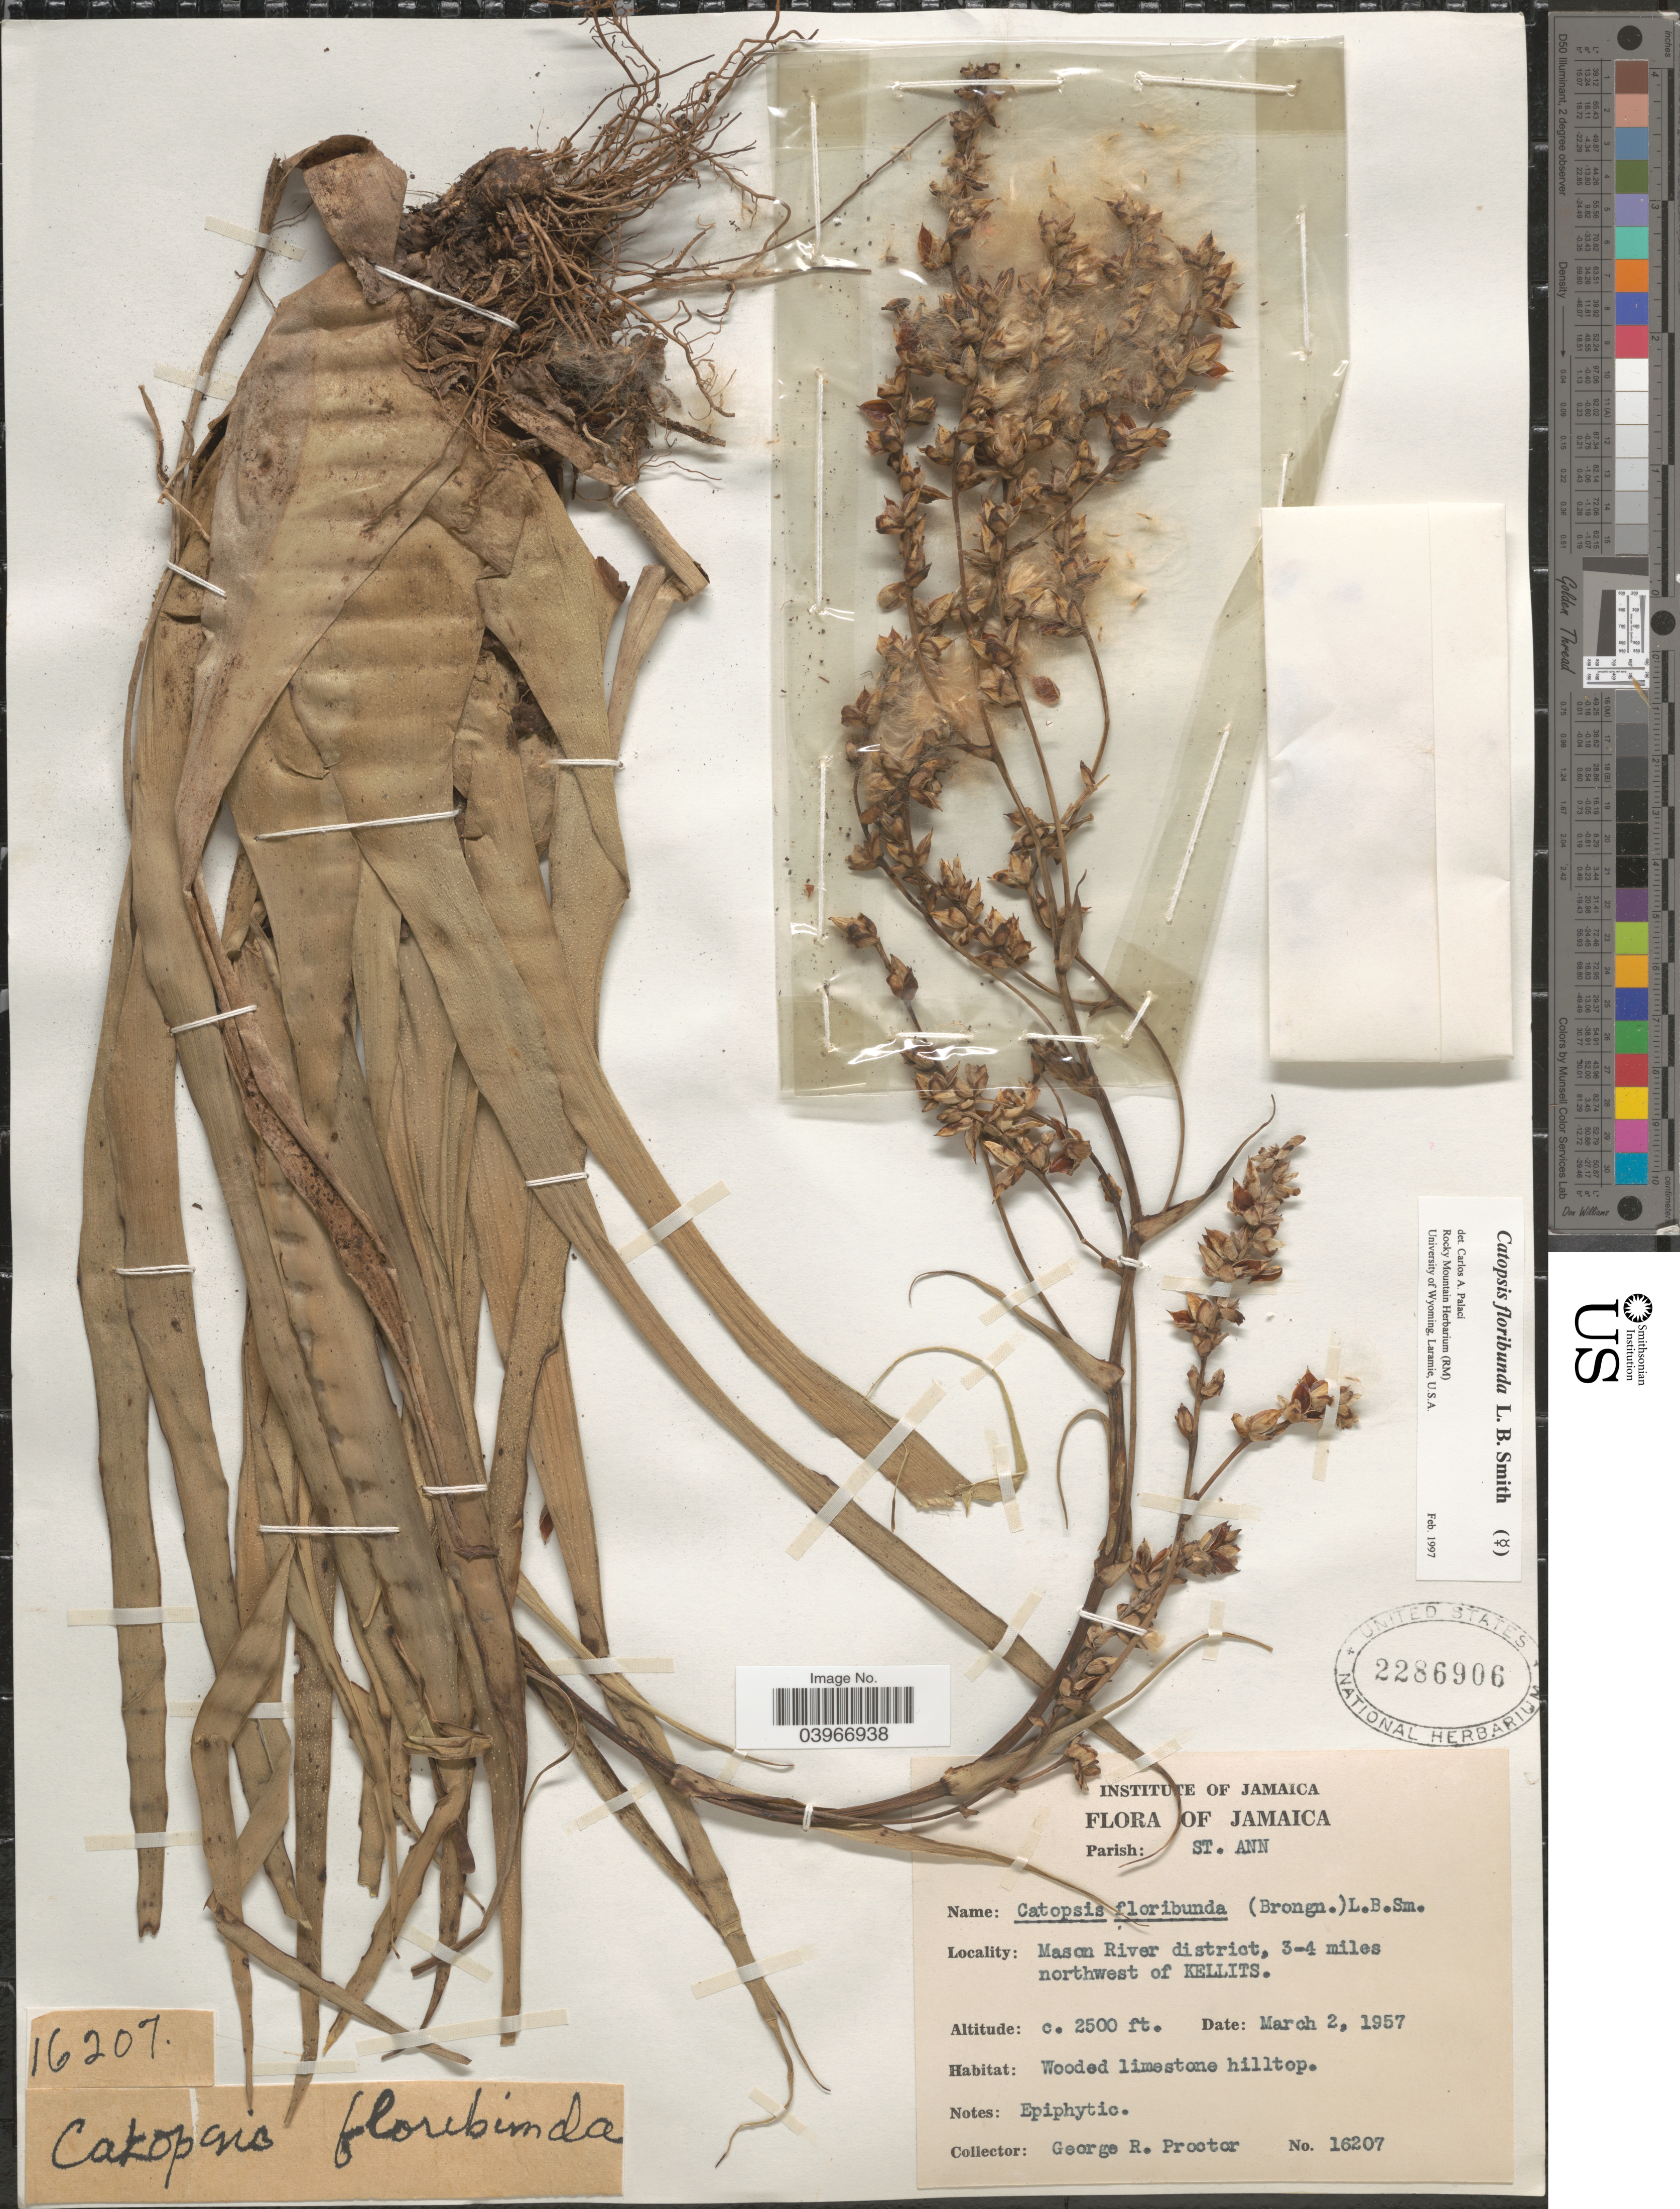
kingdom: Plantae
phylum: Tracheophyta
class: Liliopsida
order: Poales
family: Bromeliaceae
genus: Catopsis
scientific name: Catopsis floribunda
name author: L.B. Sm.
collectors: G. R. Proctor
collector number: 16207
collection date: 1957-03-02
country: Jamaica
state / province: Saint Ann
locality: Parish: St. Ann. Mason River district, 3-4 miles northwest of Kellits.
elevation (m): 762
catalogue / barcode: US 2286906